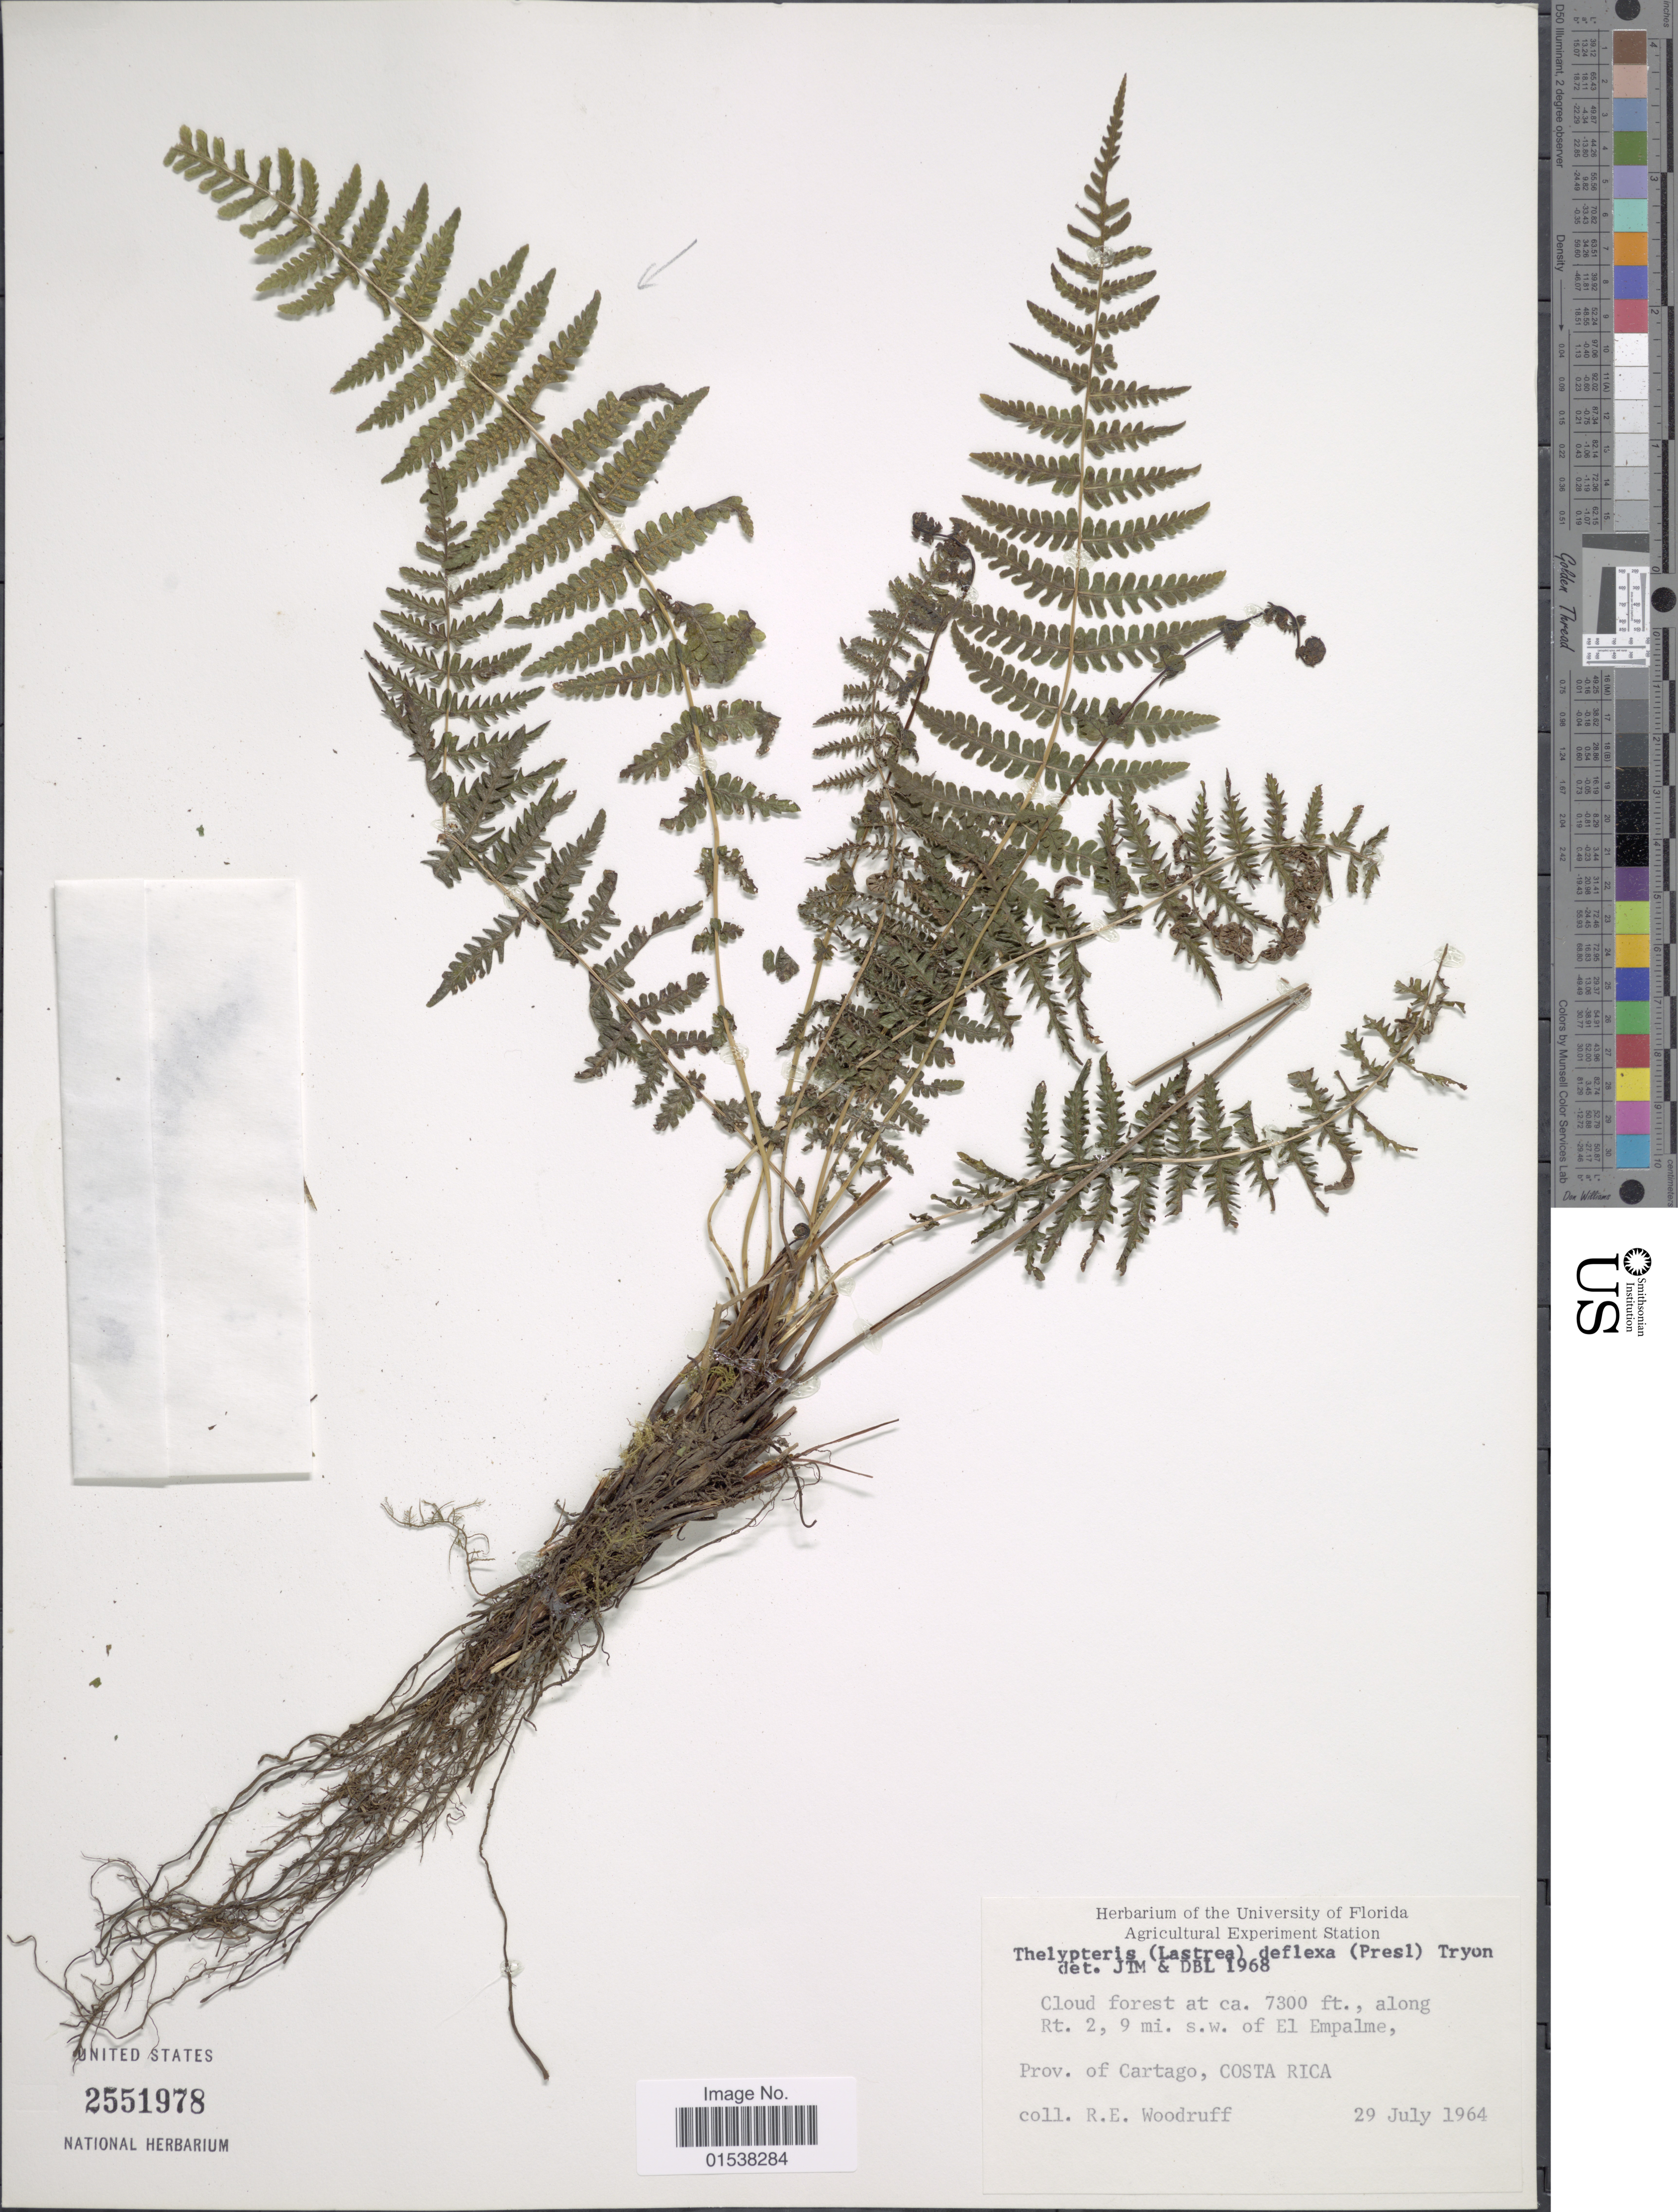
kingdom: Plantae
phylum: Tracheophyta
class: Polypodiopsida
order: Polypodiales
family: Thelypteridaceae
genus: Amauropelta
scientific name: Amauropelta deflexa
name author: (C. Presl) Á. Löve & D. Löve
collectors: R. Woodruff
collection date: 1964-07-29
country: Costa Rica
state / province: Cartago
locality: Cloud forest, along Rt. 2, 9 mi. s. w. of El Empalme, Prov. of Cartago, Costa Rico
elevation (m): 2225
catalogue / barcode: US 2551978